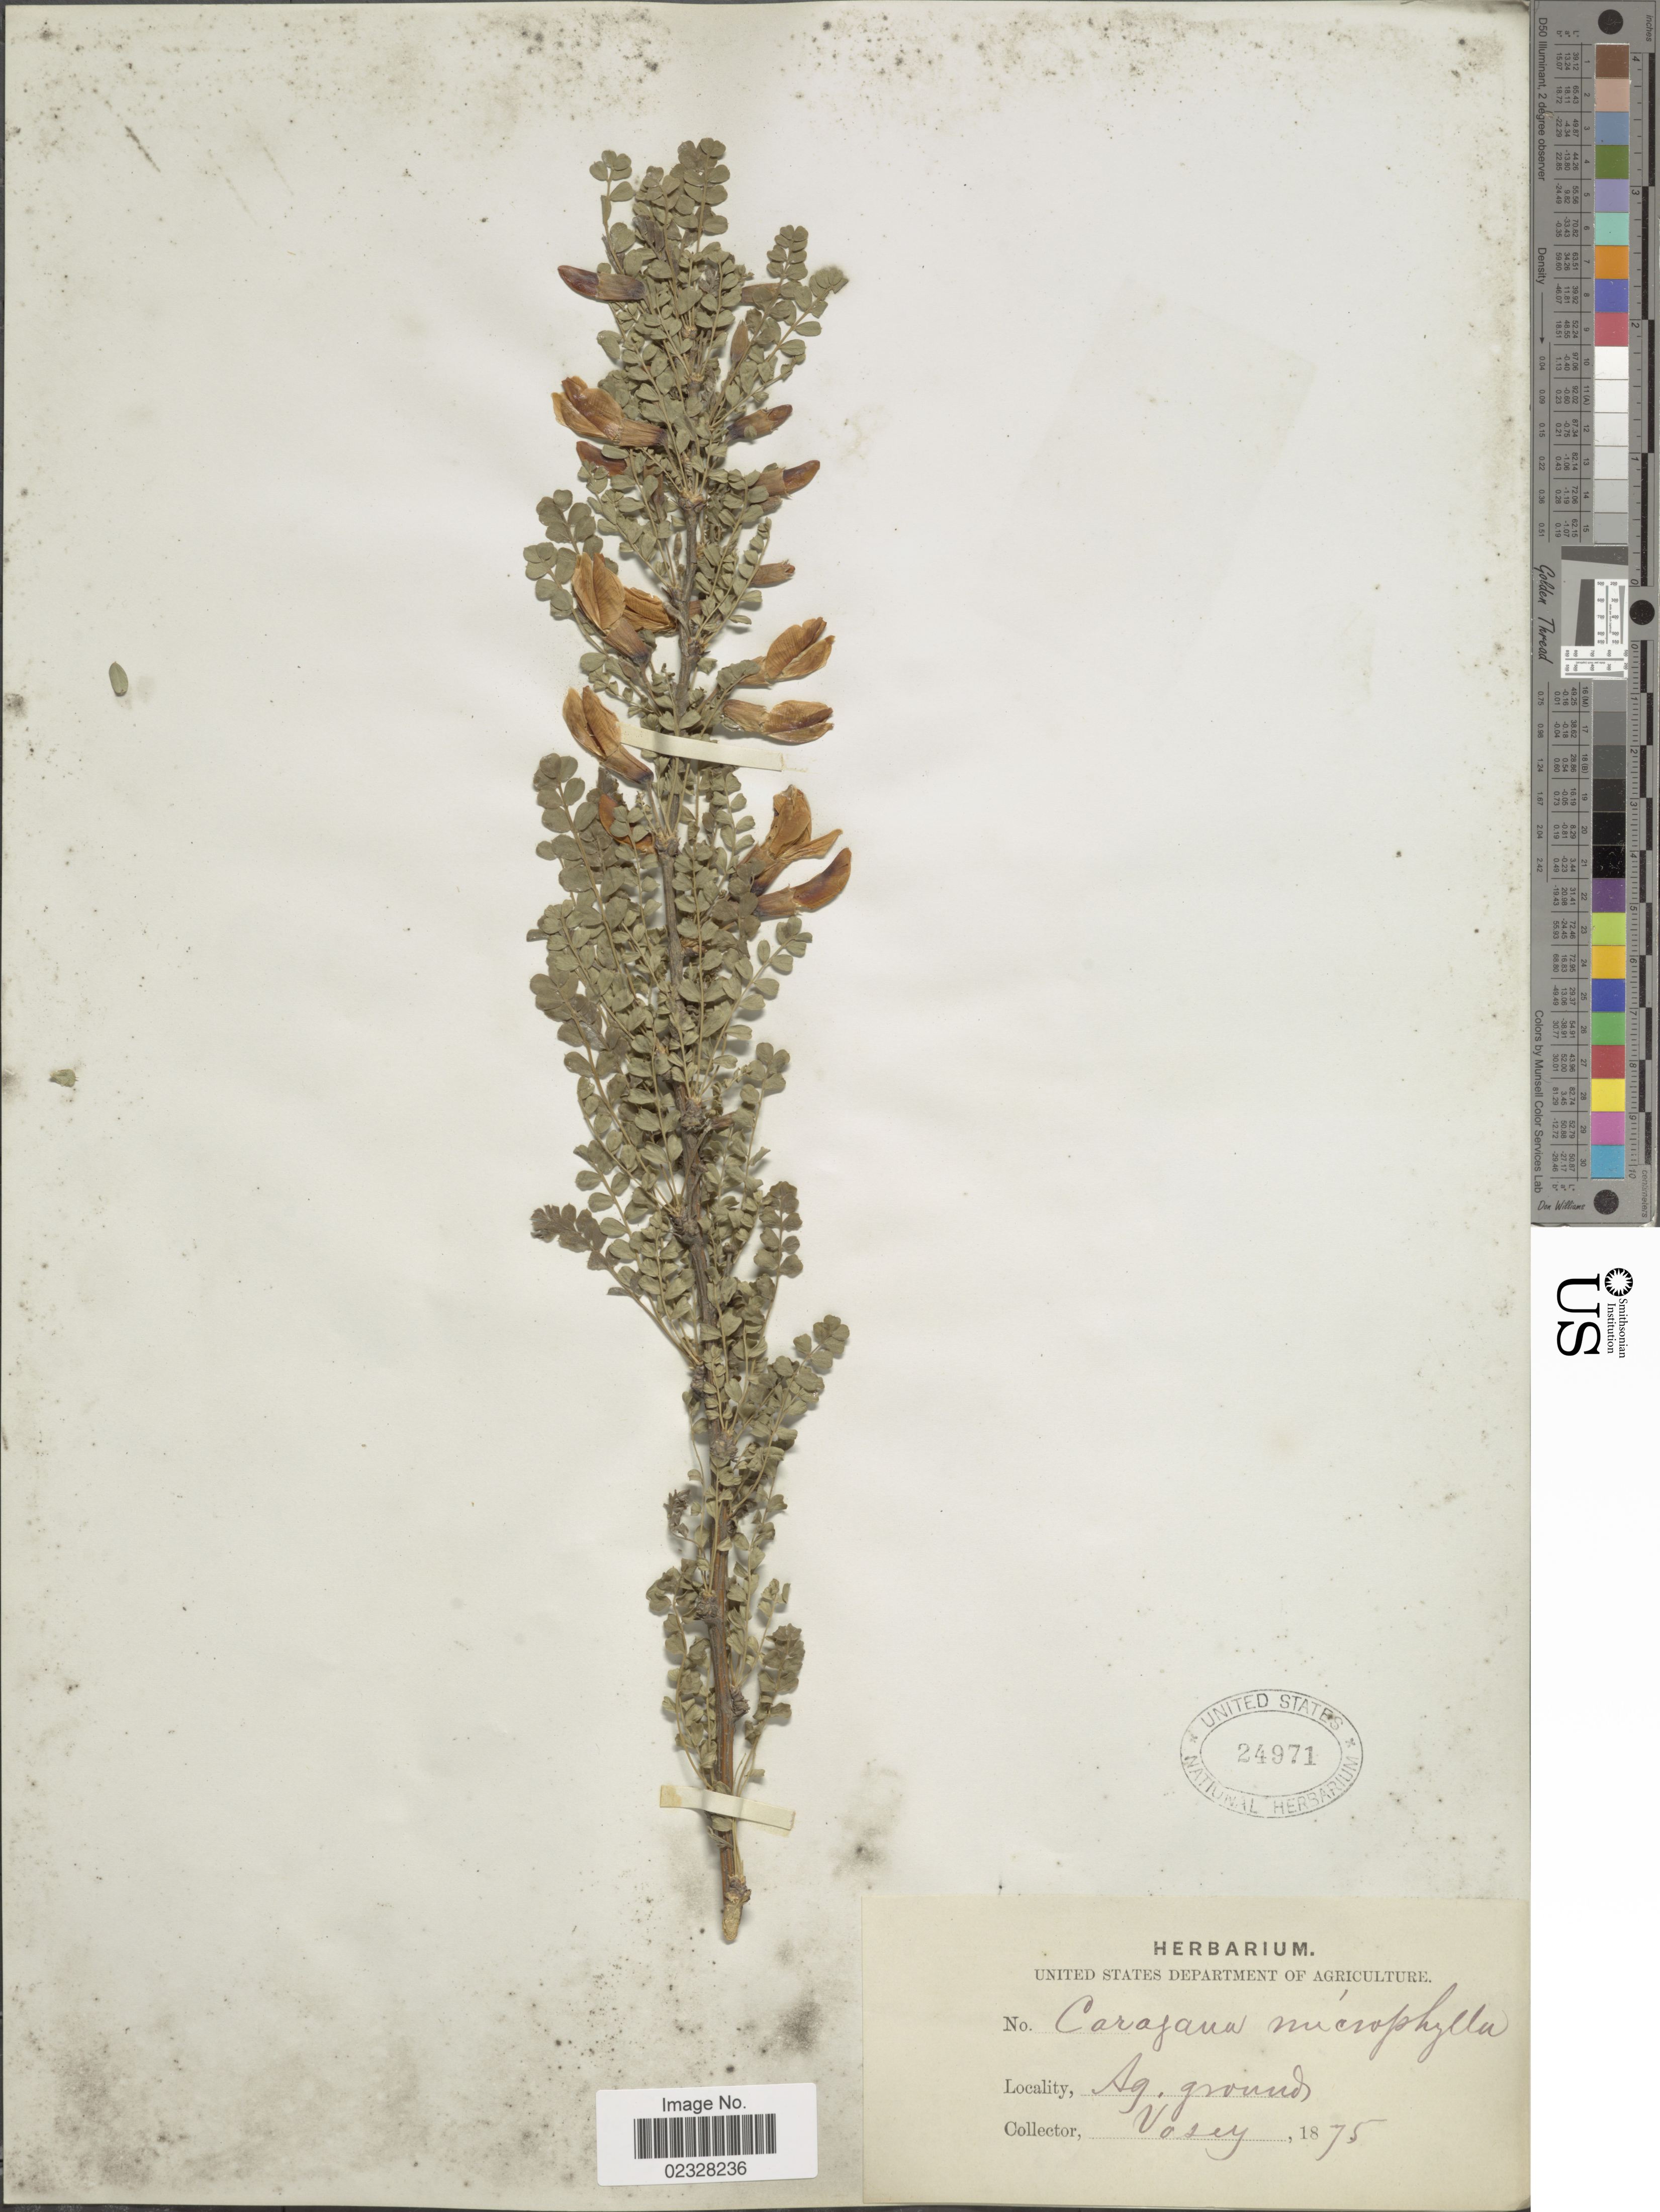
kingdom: Plantae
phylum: Tracheophyta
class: Magnoliopsida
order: Fabales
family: Fabaceae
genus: Caragana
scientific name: Caragana microphylla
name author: Lam.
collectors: Vasey, --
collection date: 1875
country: United States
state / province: District of Columbia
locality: Ag. grounds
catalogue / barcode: US 24971